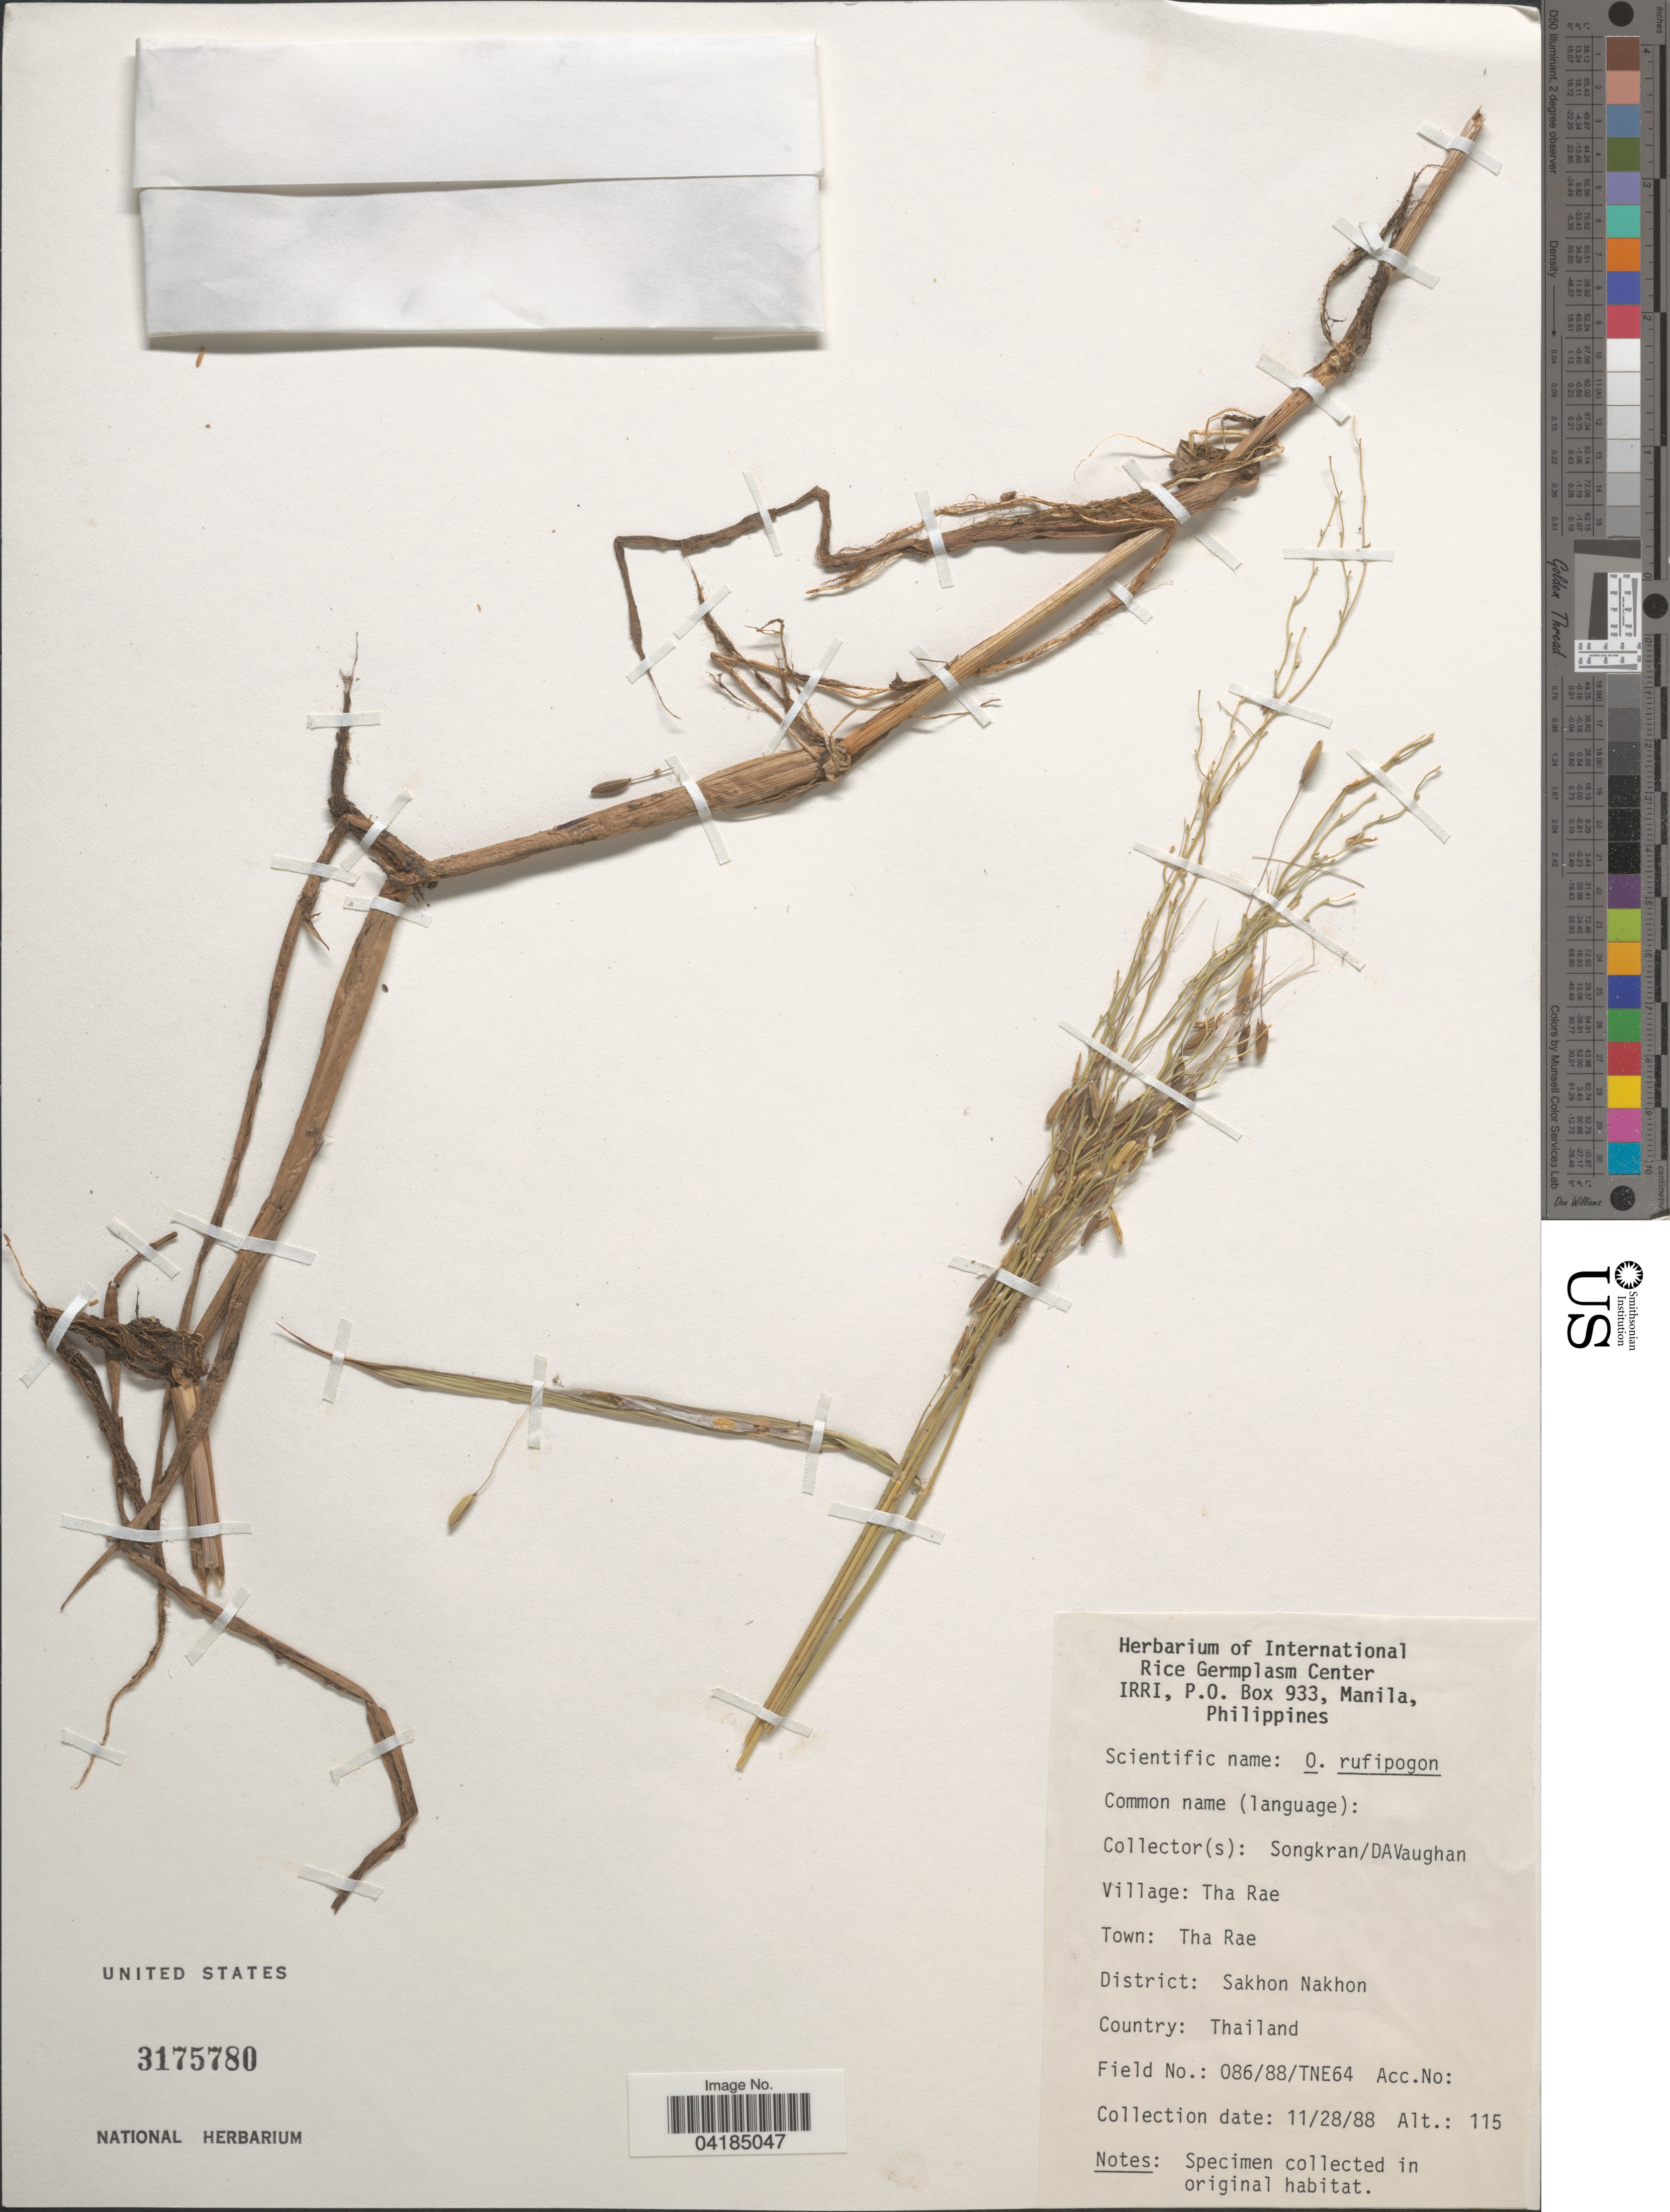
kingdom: Plantae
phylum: Tracheophyta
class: Liliopsida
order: Poales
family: Poaceae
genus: Oryza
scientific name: Oryza rufipogon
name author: Griffith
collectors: Songkran & D. Vaughan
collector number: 086/88/TNE64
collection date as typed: Transcribed d/m/y: 28/11/88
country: Thailand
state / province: Sakon Nakhon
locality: Village: Tha Rae. Town: Tha Rae. District: Sakhon Nakhon.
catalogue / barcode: US 3175780